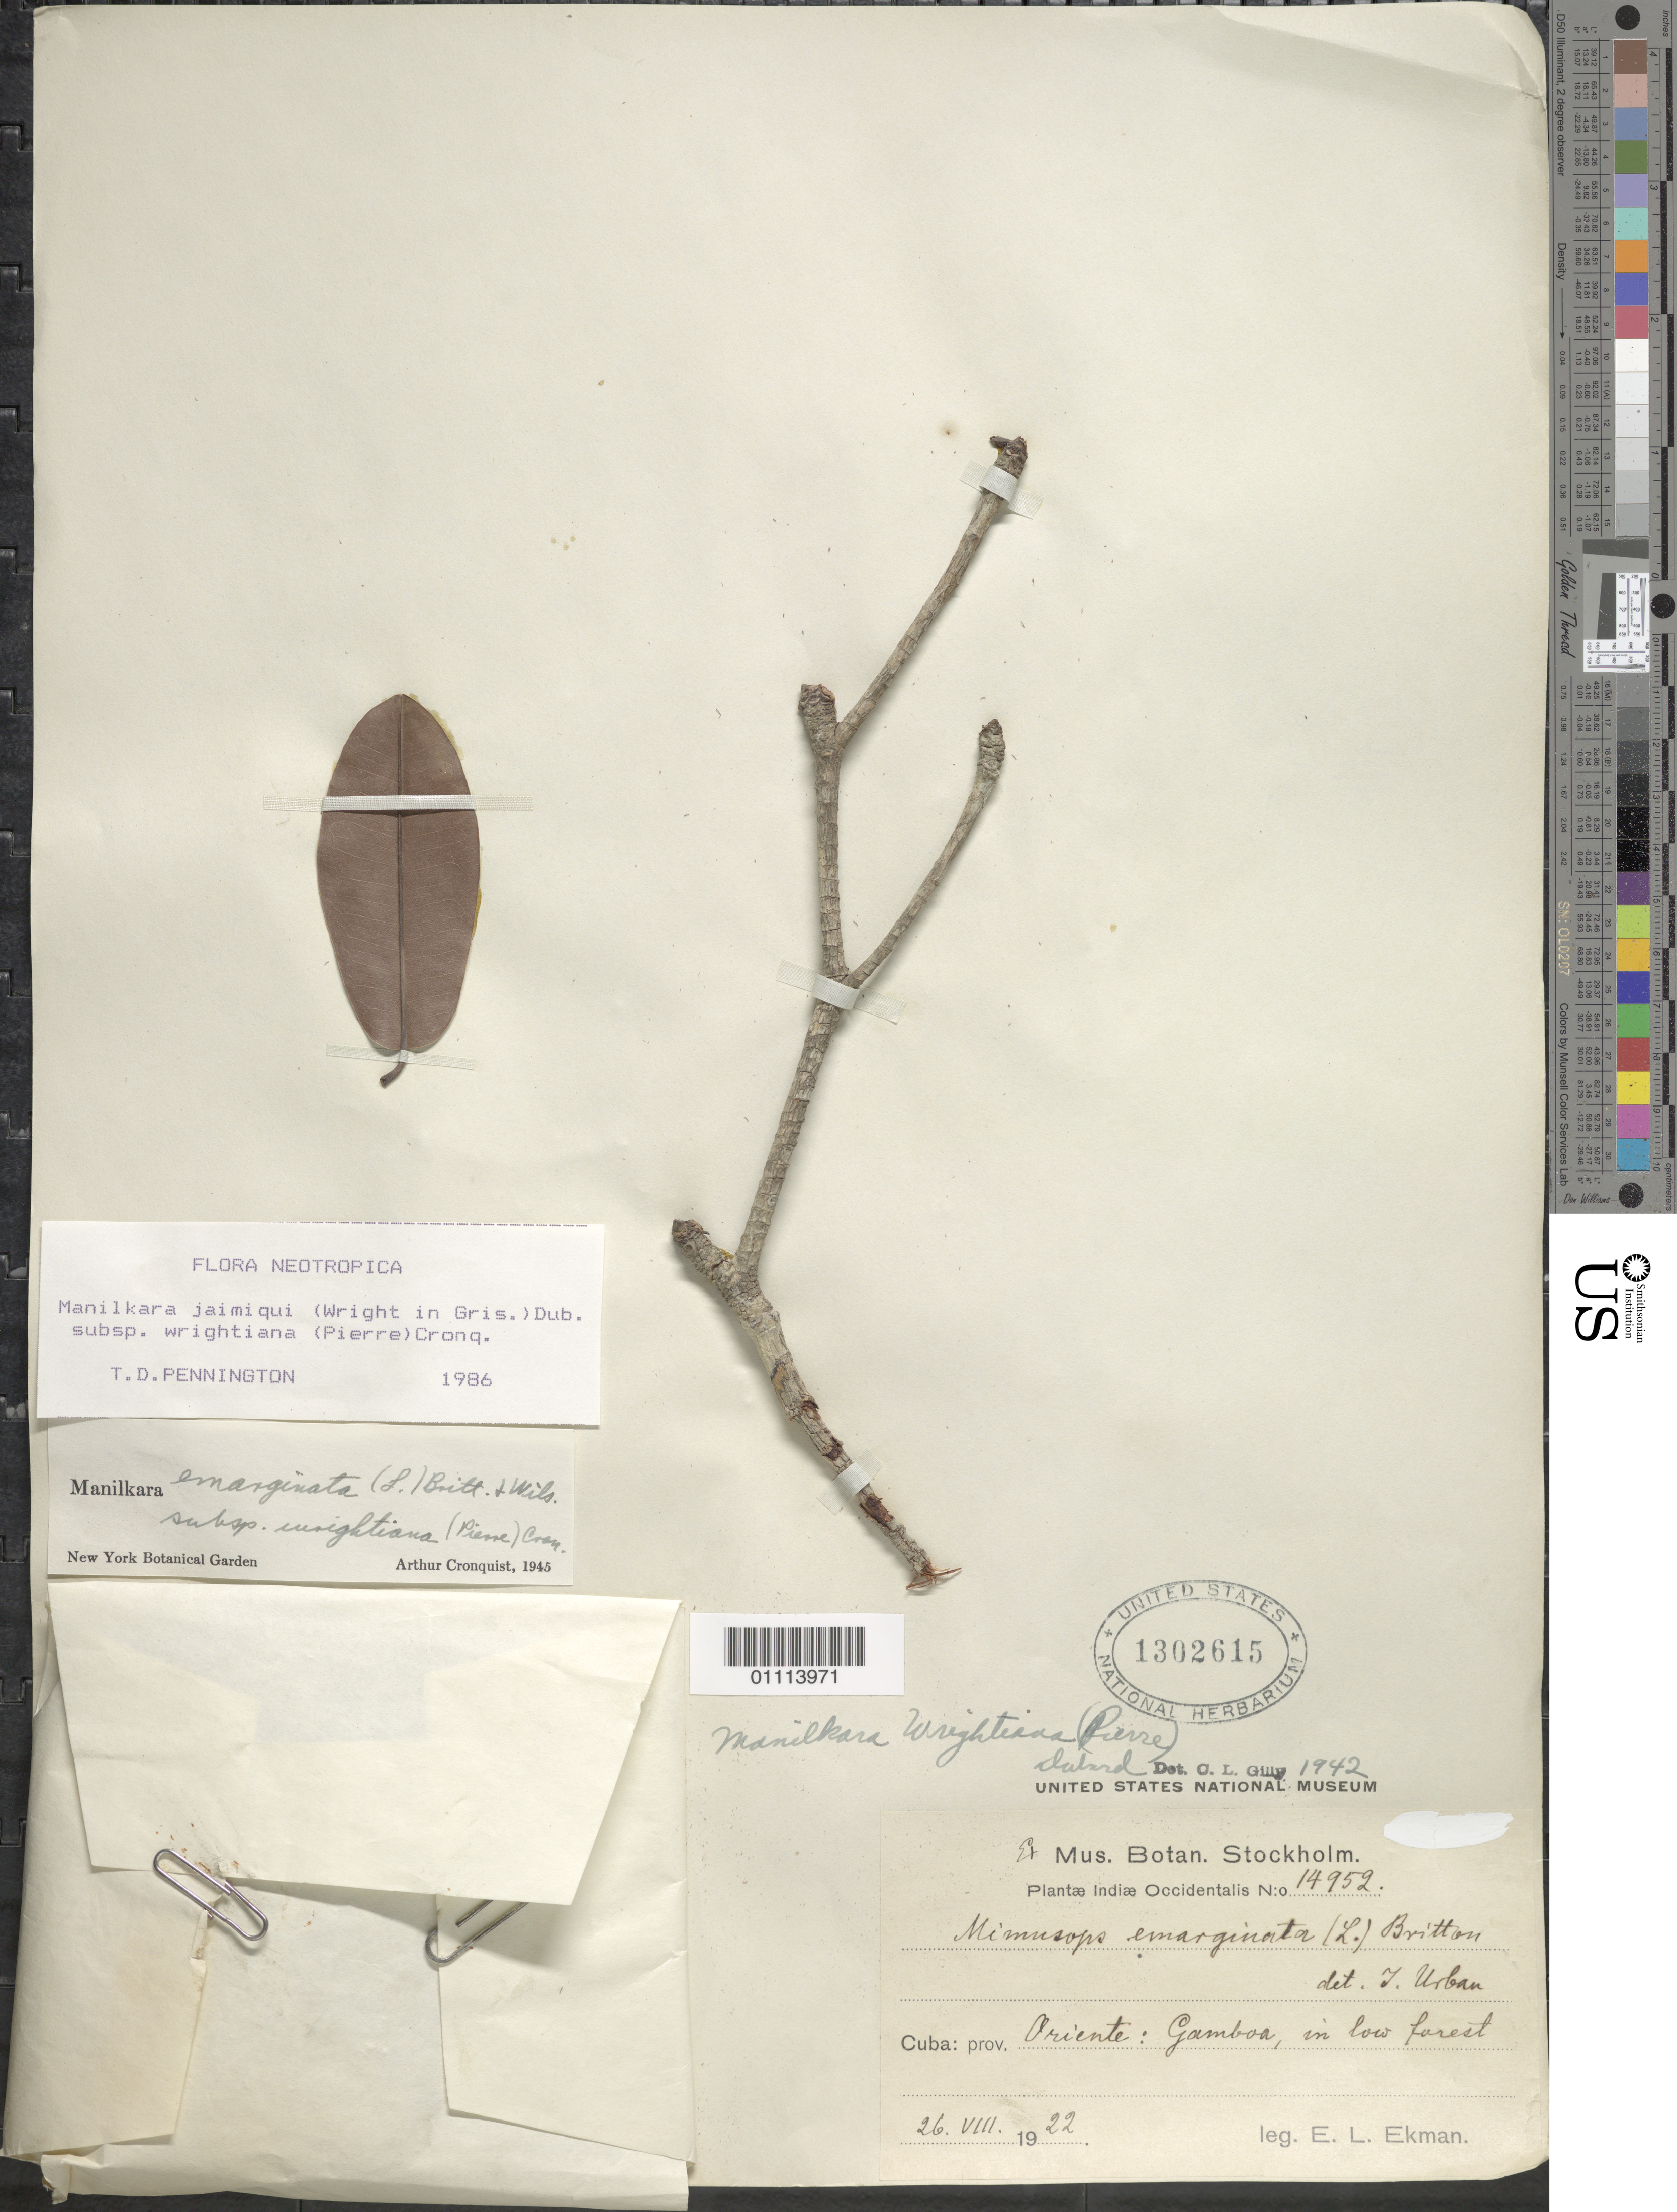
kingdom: Plantae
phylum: Tracheophyta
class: Magnoliopsida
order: Ericales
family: Sapotaceae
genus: Manilkara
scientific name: Manilkara jaimiqui subsp. wrightiana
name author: (Pierre) Cronq.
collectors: E. L. Ekman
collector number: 14952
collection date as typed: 26 Aug 1922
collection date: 1922-08-26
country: Cuba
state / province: Las Tunas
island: Cuba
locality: Oriente: Gamboa, in low forest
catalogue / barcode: US 1302615